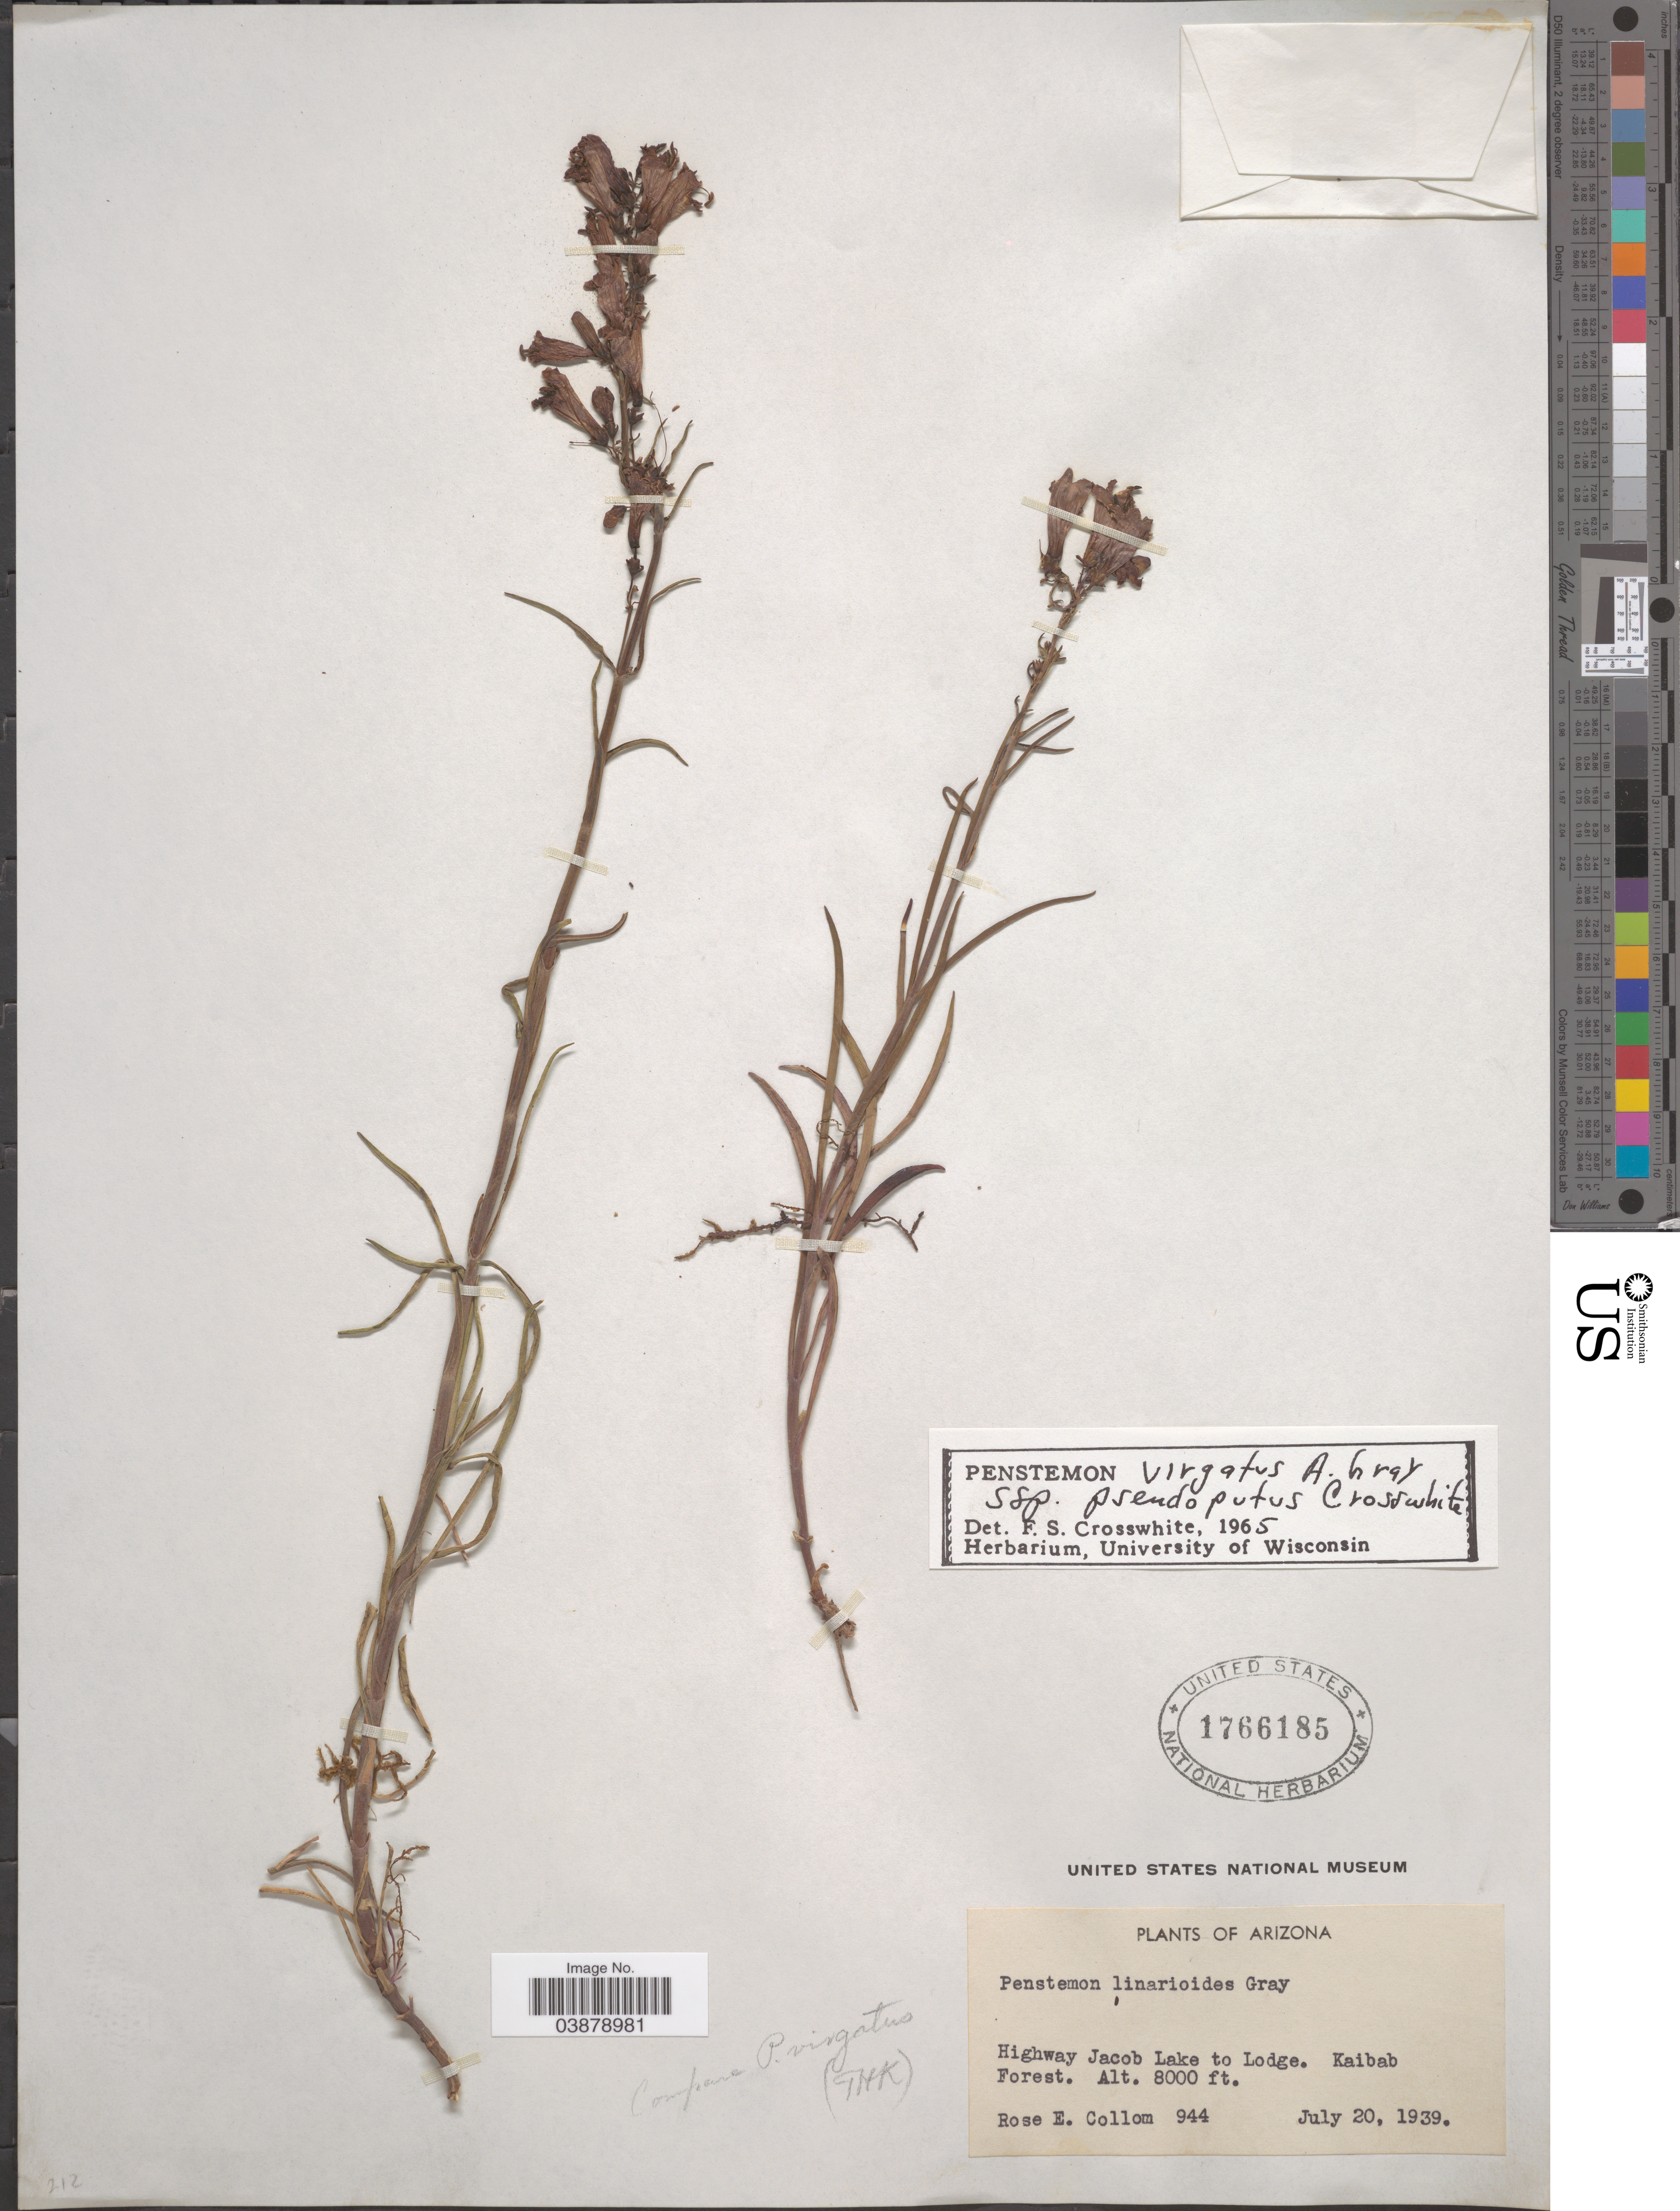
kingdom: Plantae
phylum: Tracheophyta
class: Magnoliopsida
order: Lamiales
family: Plantaginaceae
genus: Penstemon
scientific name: Penstemon virgatus subsp. pseudoputus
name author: Crosswh.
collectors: R. E. Collom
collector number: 944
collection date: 1939-07-20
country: United States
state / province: Arizona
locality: Highway Jacob Lake to Lodge. Kaibab Forest.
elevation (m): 2438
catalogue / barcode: US 1766185